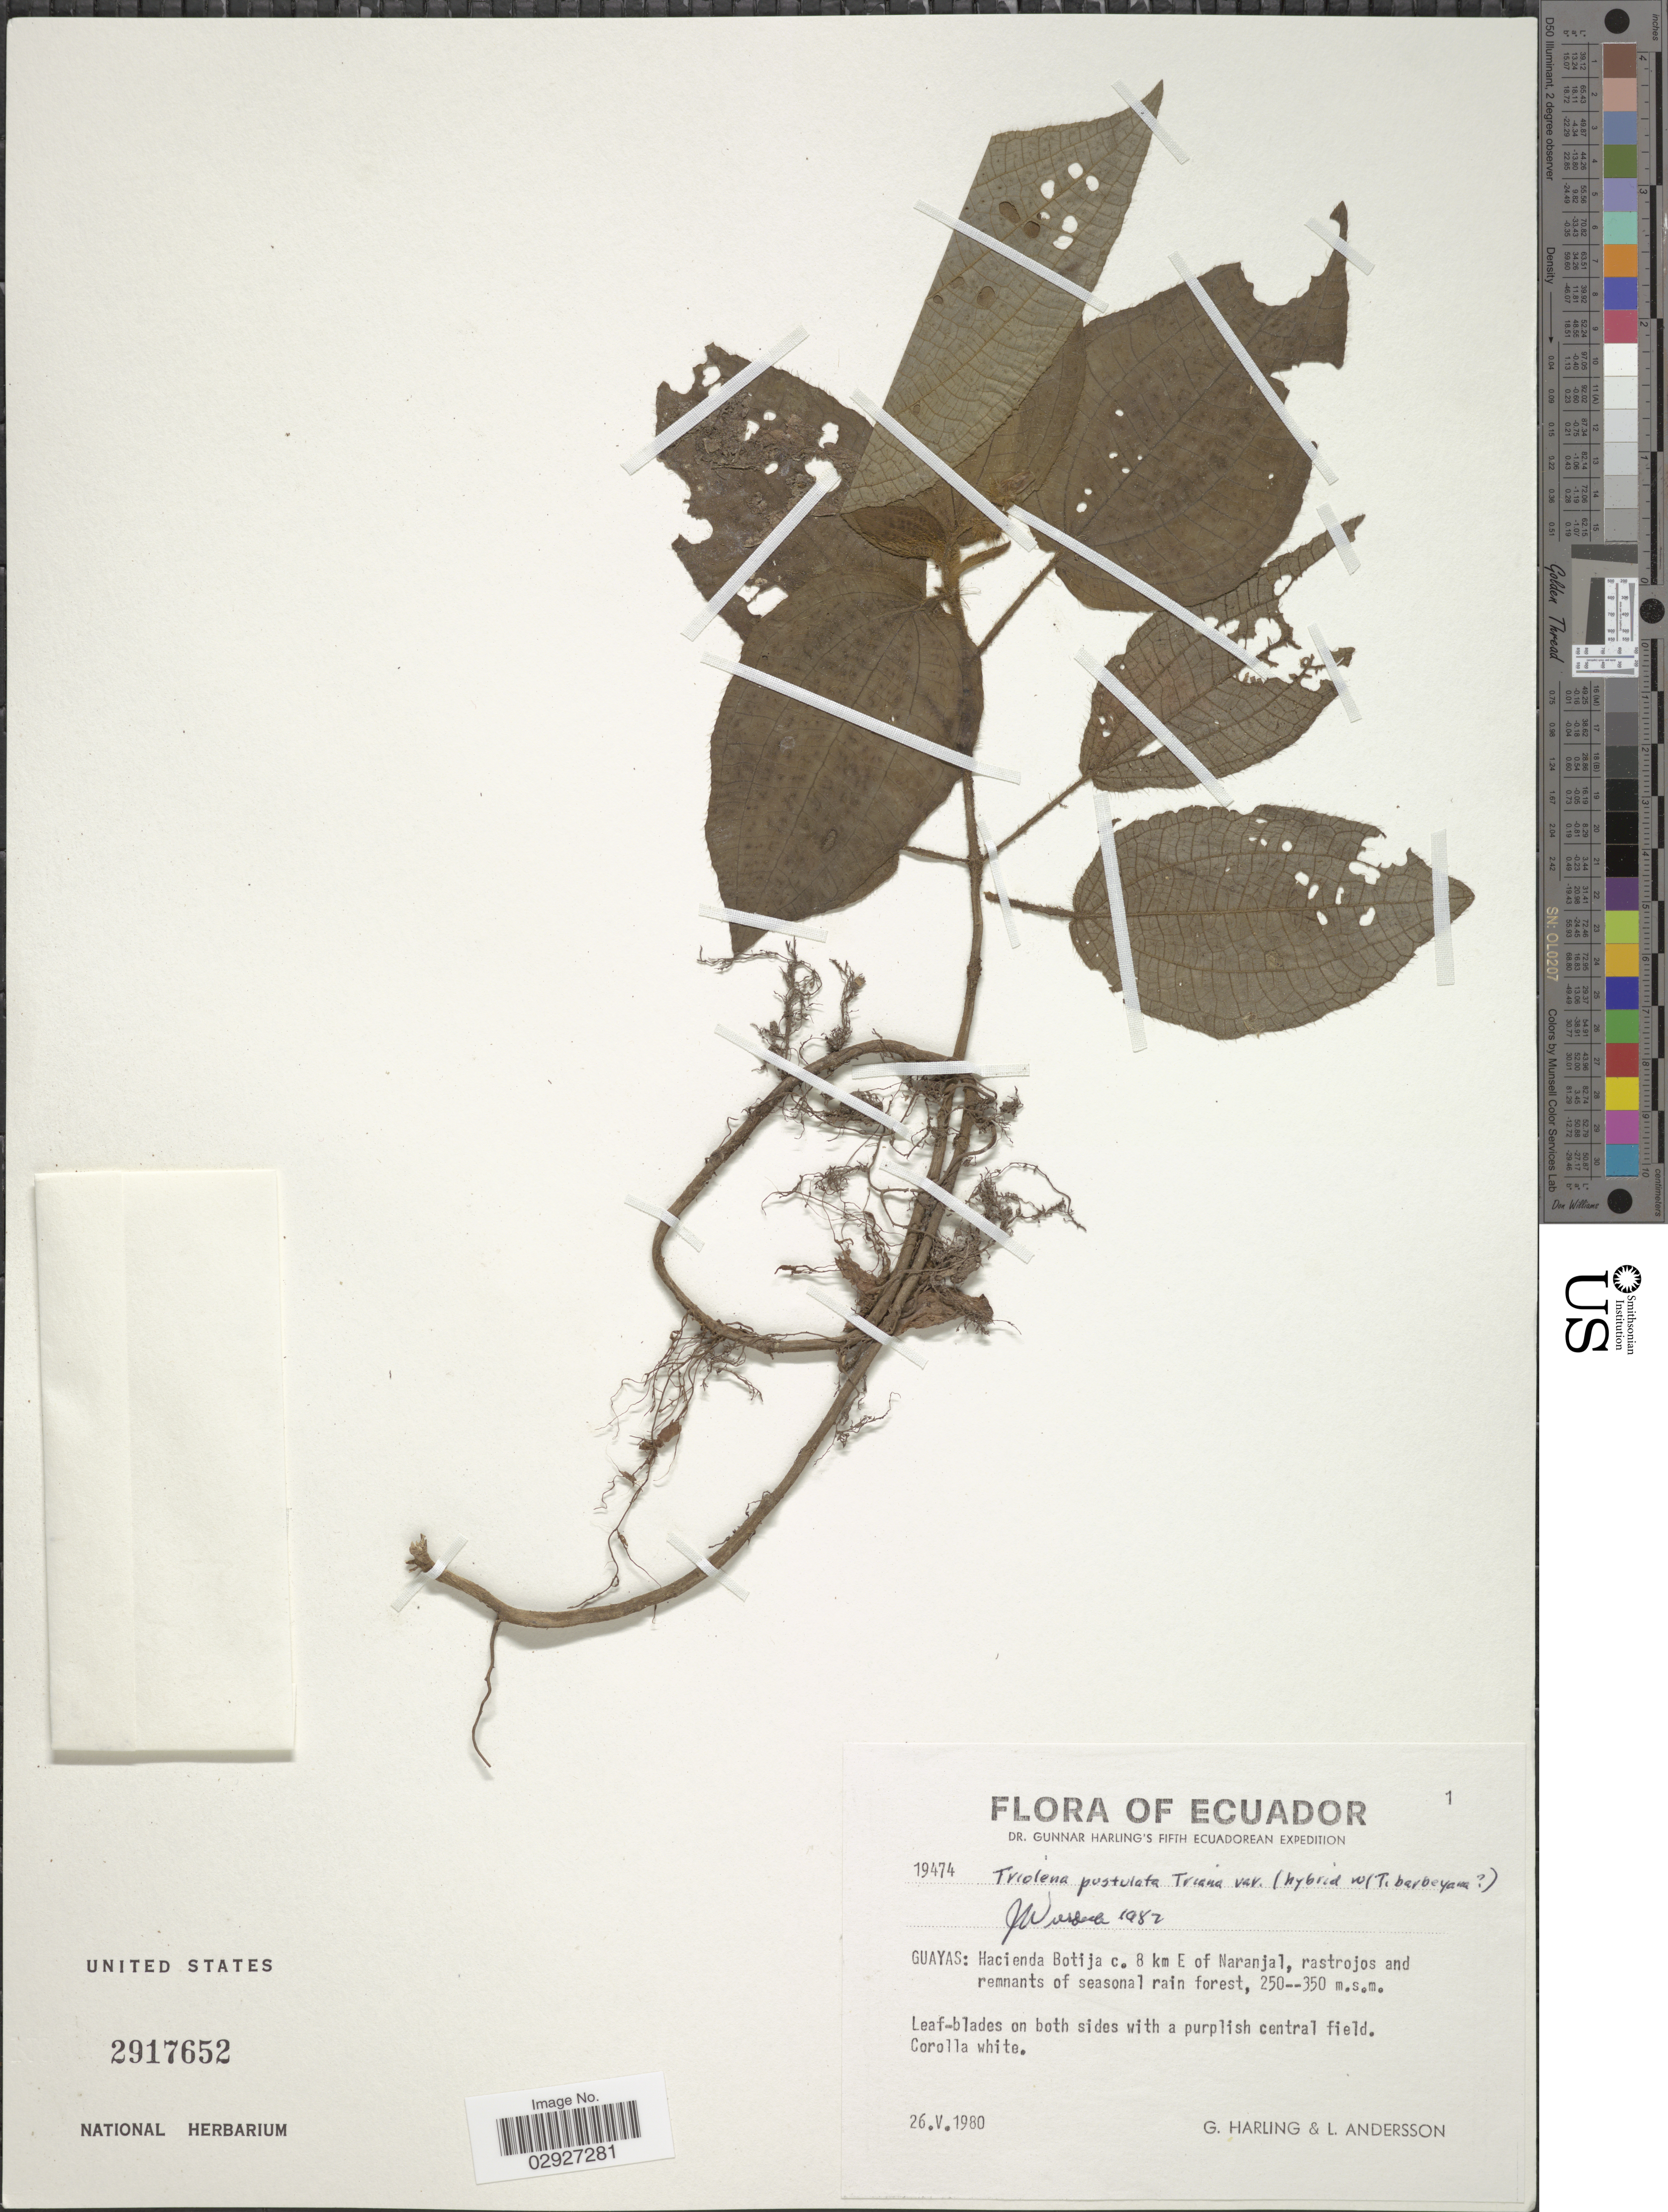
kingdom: Plantae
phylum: Tracheophyta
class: Magnoliopsida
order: Myrtales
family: Melastomataceae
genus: Triolena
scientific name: Triolena pustulata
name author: Triana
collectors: G. Harling & L. Andersson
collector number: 19474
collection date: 1980-05-26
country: Ecuador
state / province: Guayas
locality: Hacienda Botija, c. 8 km E of Naranjal, rastrojos and remnants of seasonal rain forest.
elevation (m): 250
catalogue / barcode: US 2917652